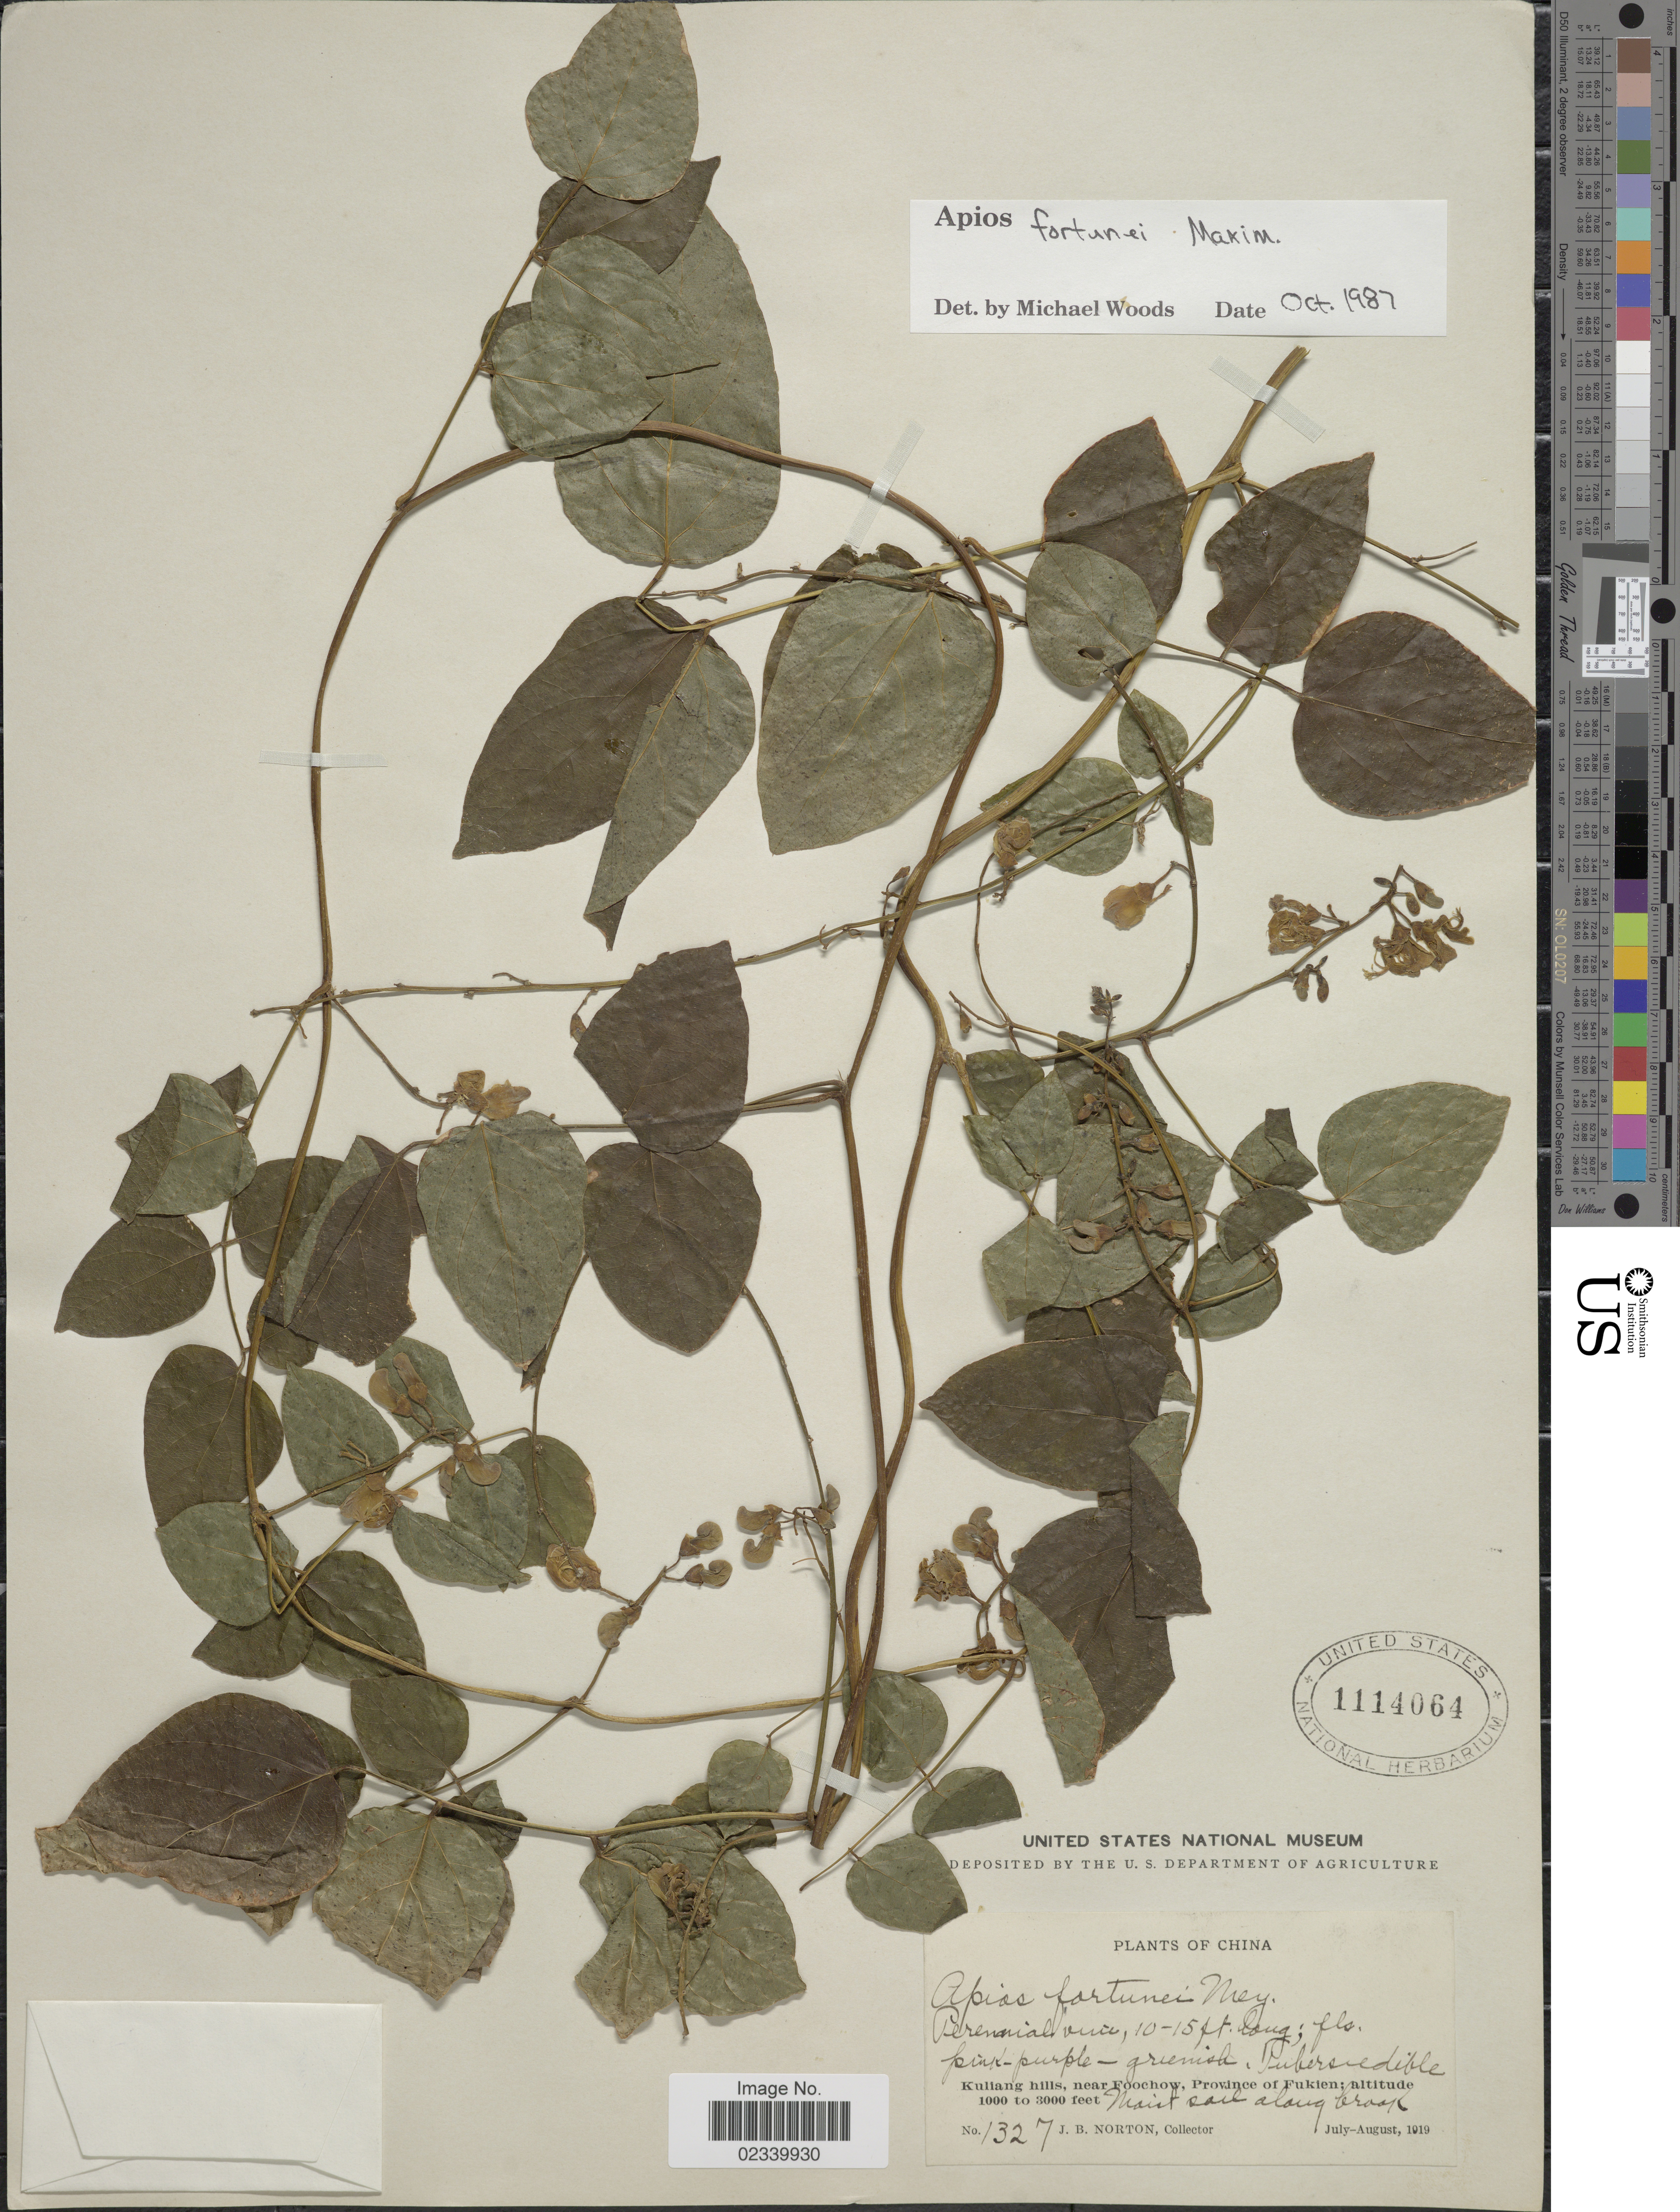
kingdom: Plantae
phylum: Tracheophyta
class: Magnoliopsida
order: Fabales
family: Fabaceae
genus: Apios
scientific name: Apios fortunei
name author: Maxim.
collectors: J. B. Norton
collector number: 1327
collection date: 1919-07/1919-08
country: China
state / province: Fujian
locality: Kuliang hills, near Foochow, Province of Fukien, Moist soil along brook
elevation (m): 305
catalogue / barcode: US 1114064